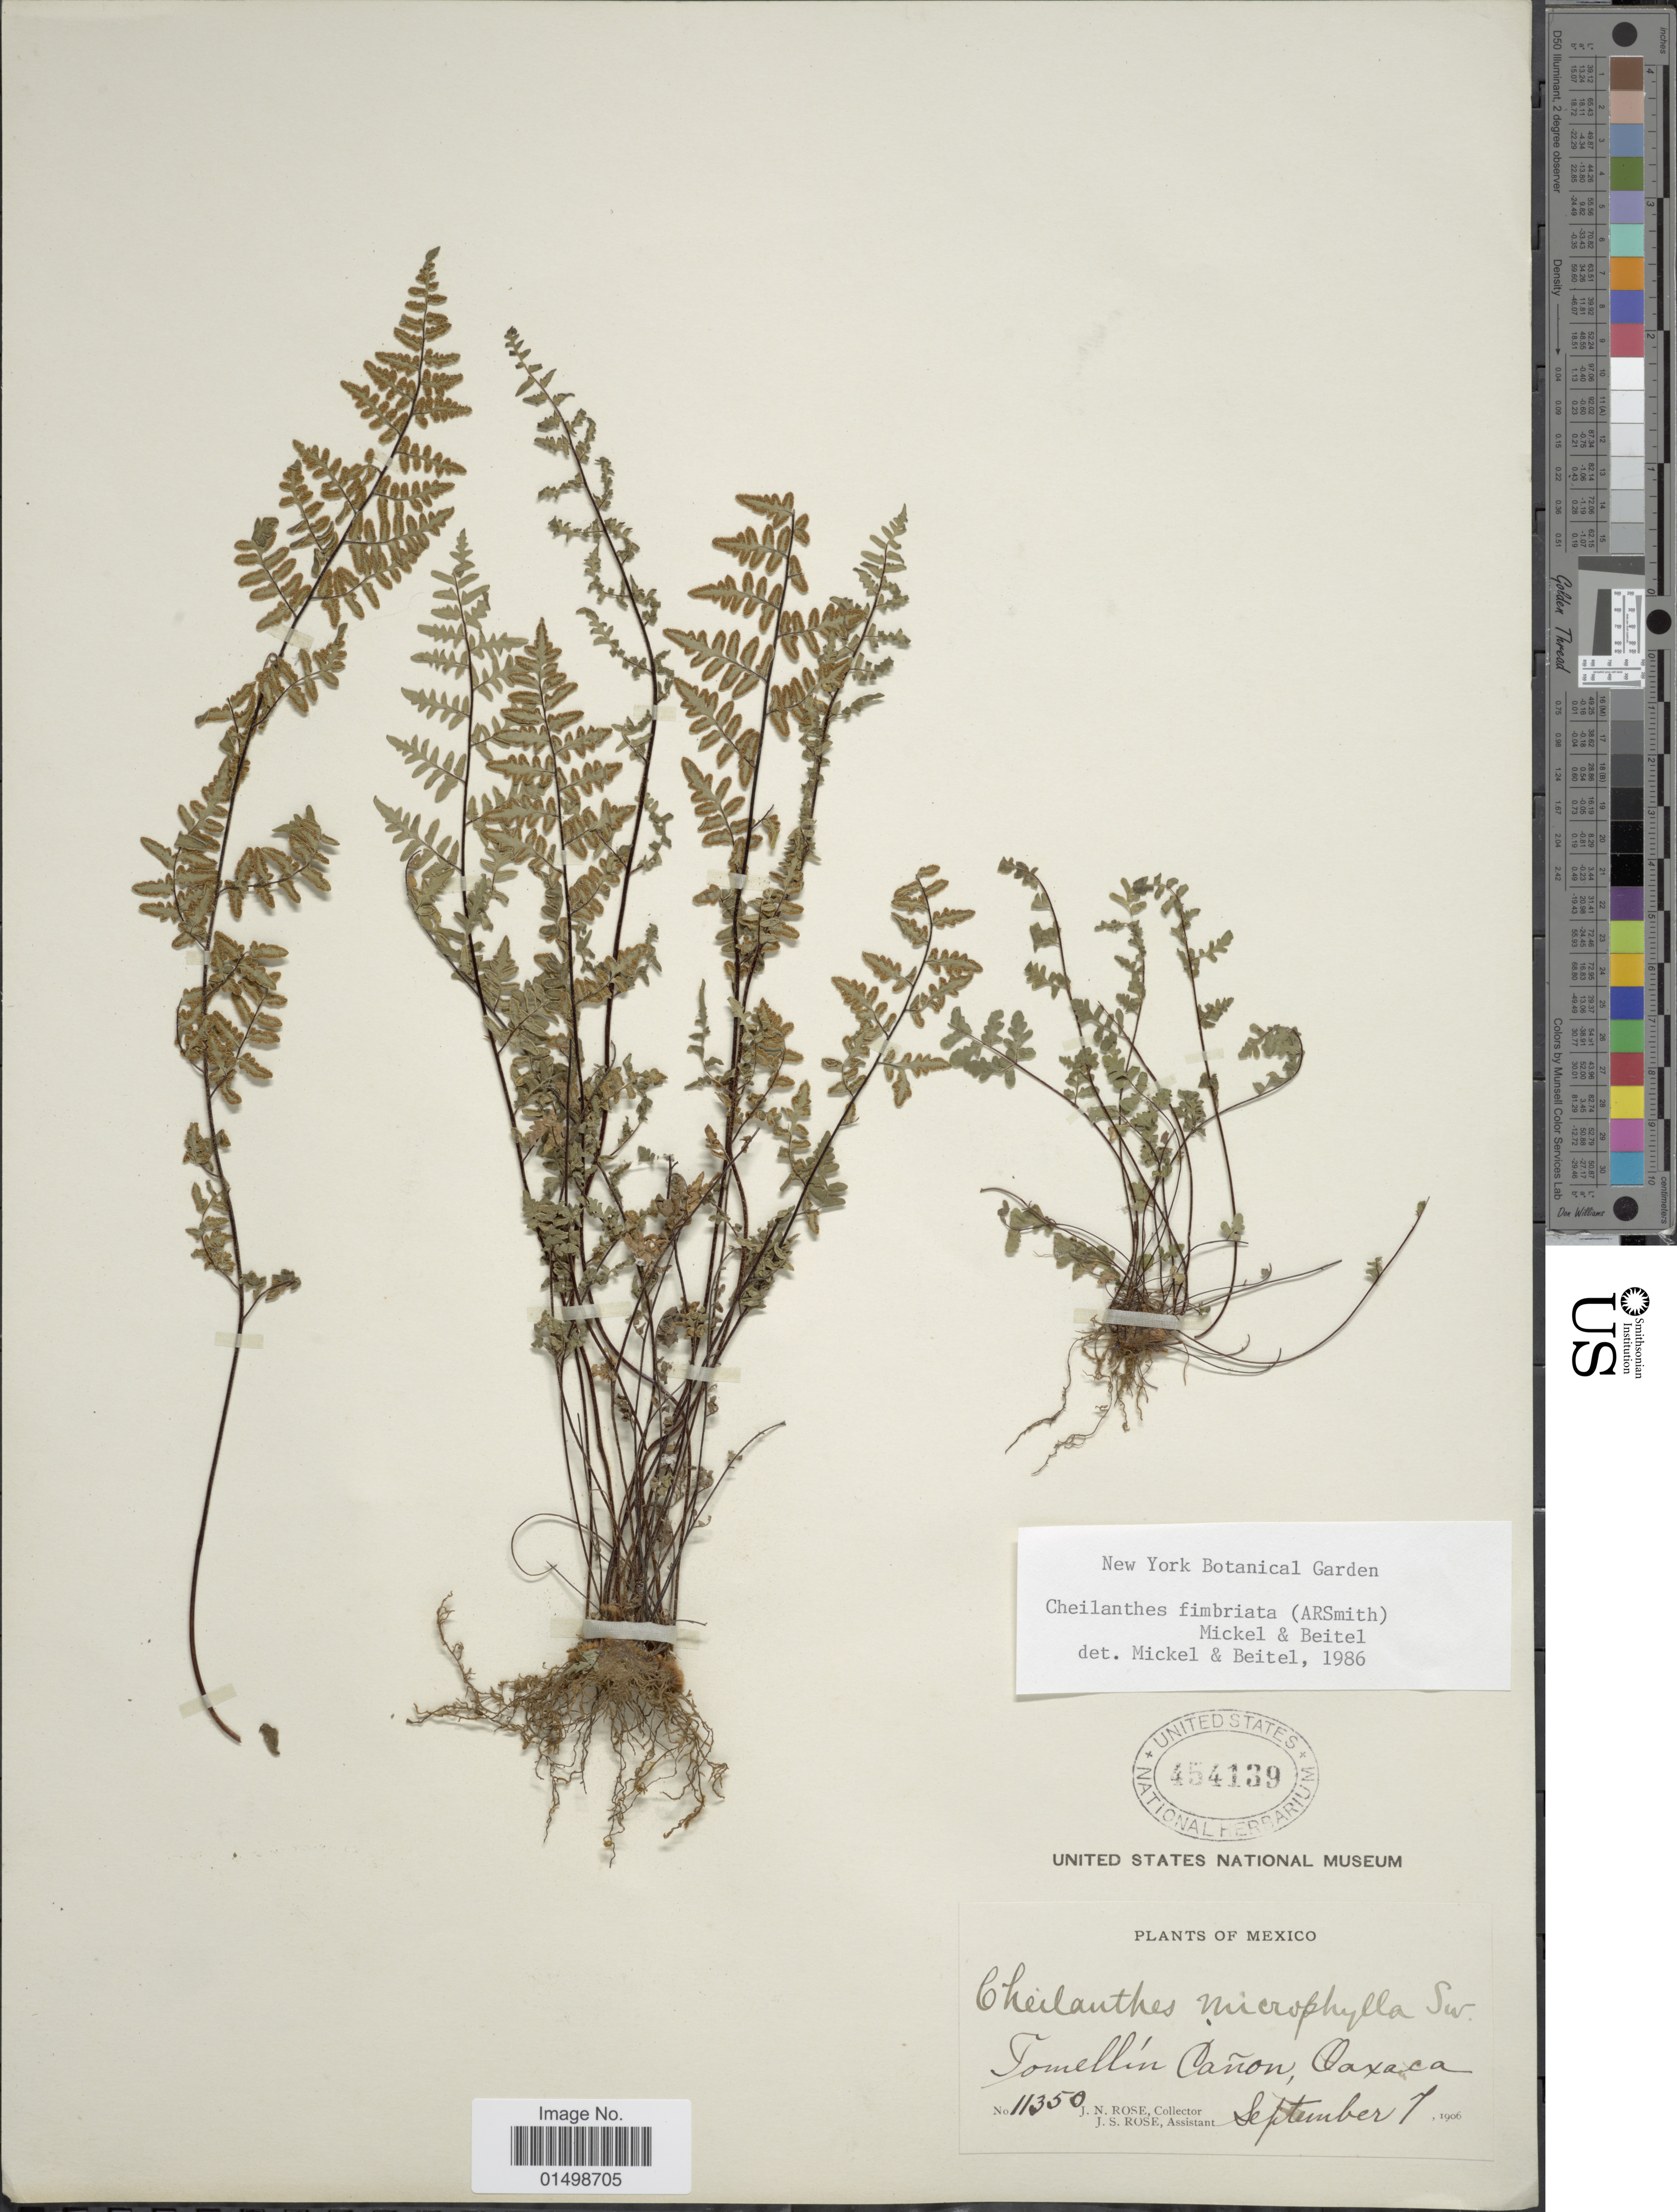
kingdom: Plantae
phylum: Tracheophyta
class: Polypodiopsida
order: Polypodiales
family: Pteridaceae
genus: Cheilanthes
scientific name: Cheilanthes fimbriata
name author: (A.R. Sm.) Mickel & Beitel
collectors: J. N. Rose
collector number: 11350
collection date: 1906-09-07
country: Mexico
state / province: Oaxaca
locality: Tomellin Canon, Oaxaca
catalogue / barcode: US 454139